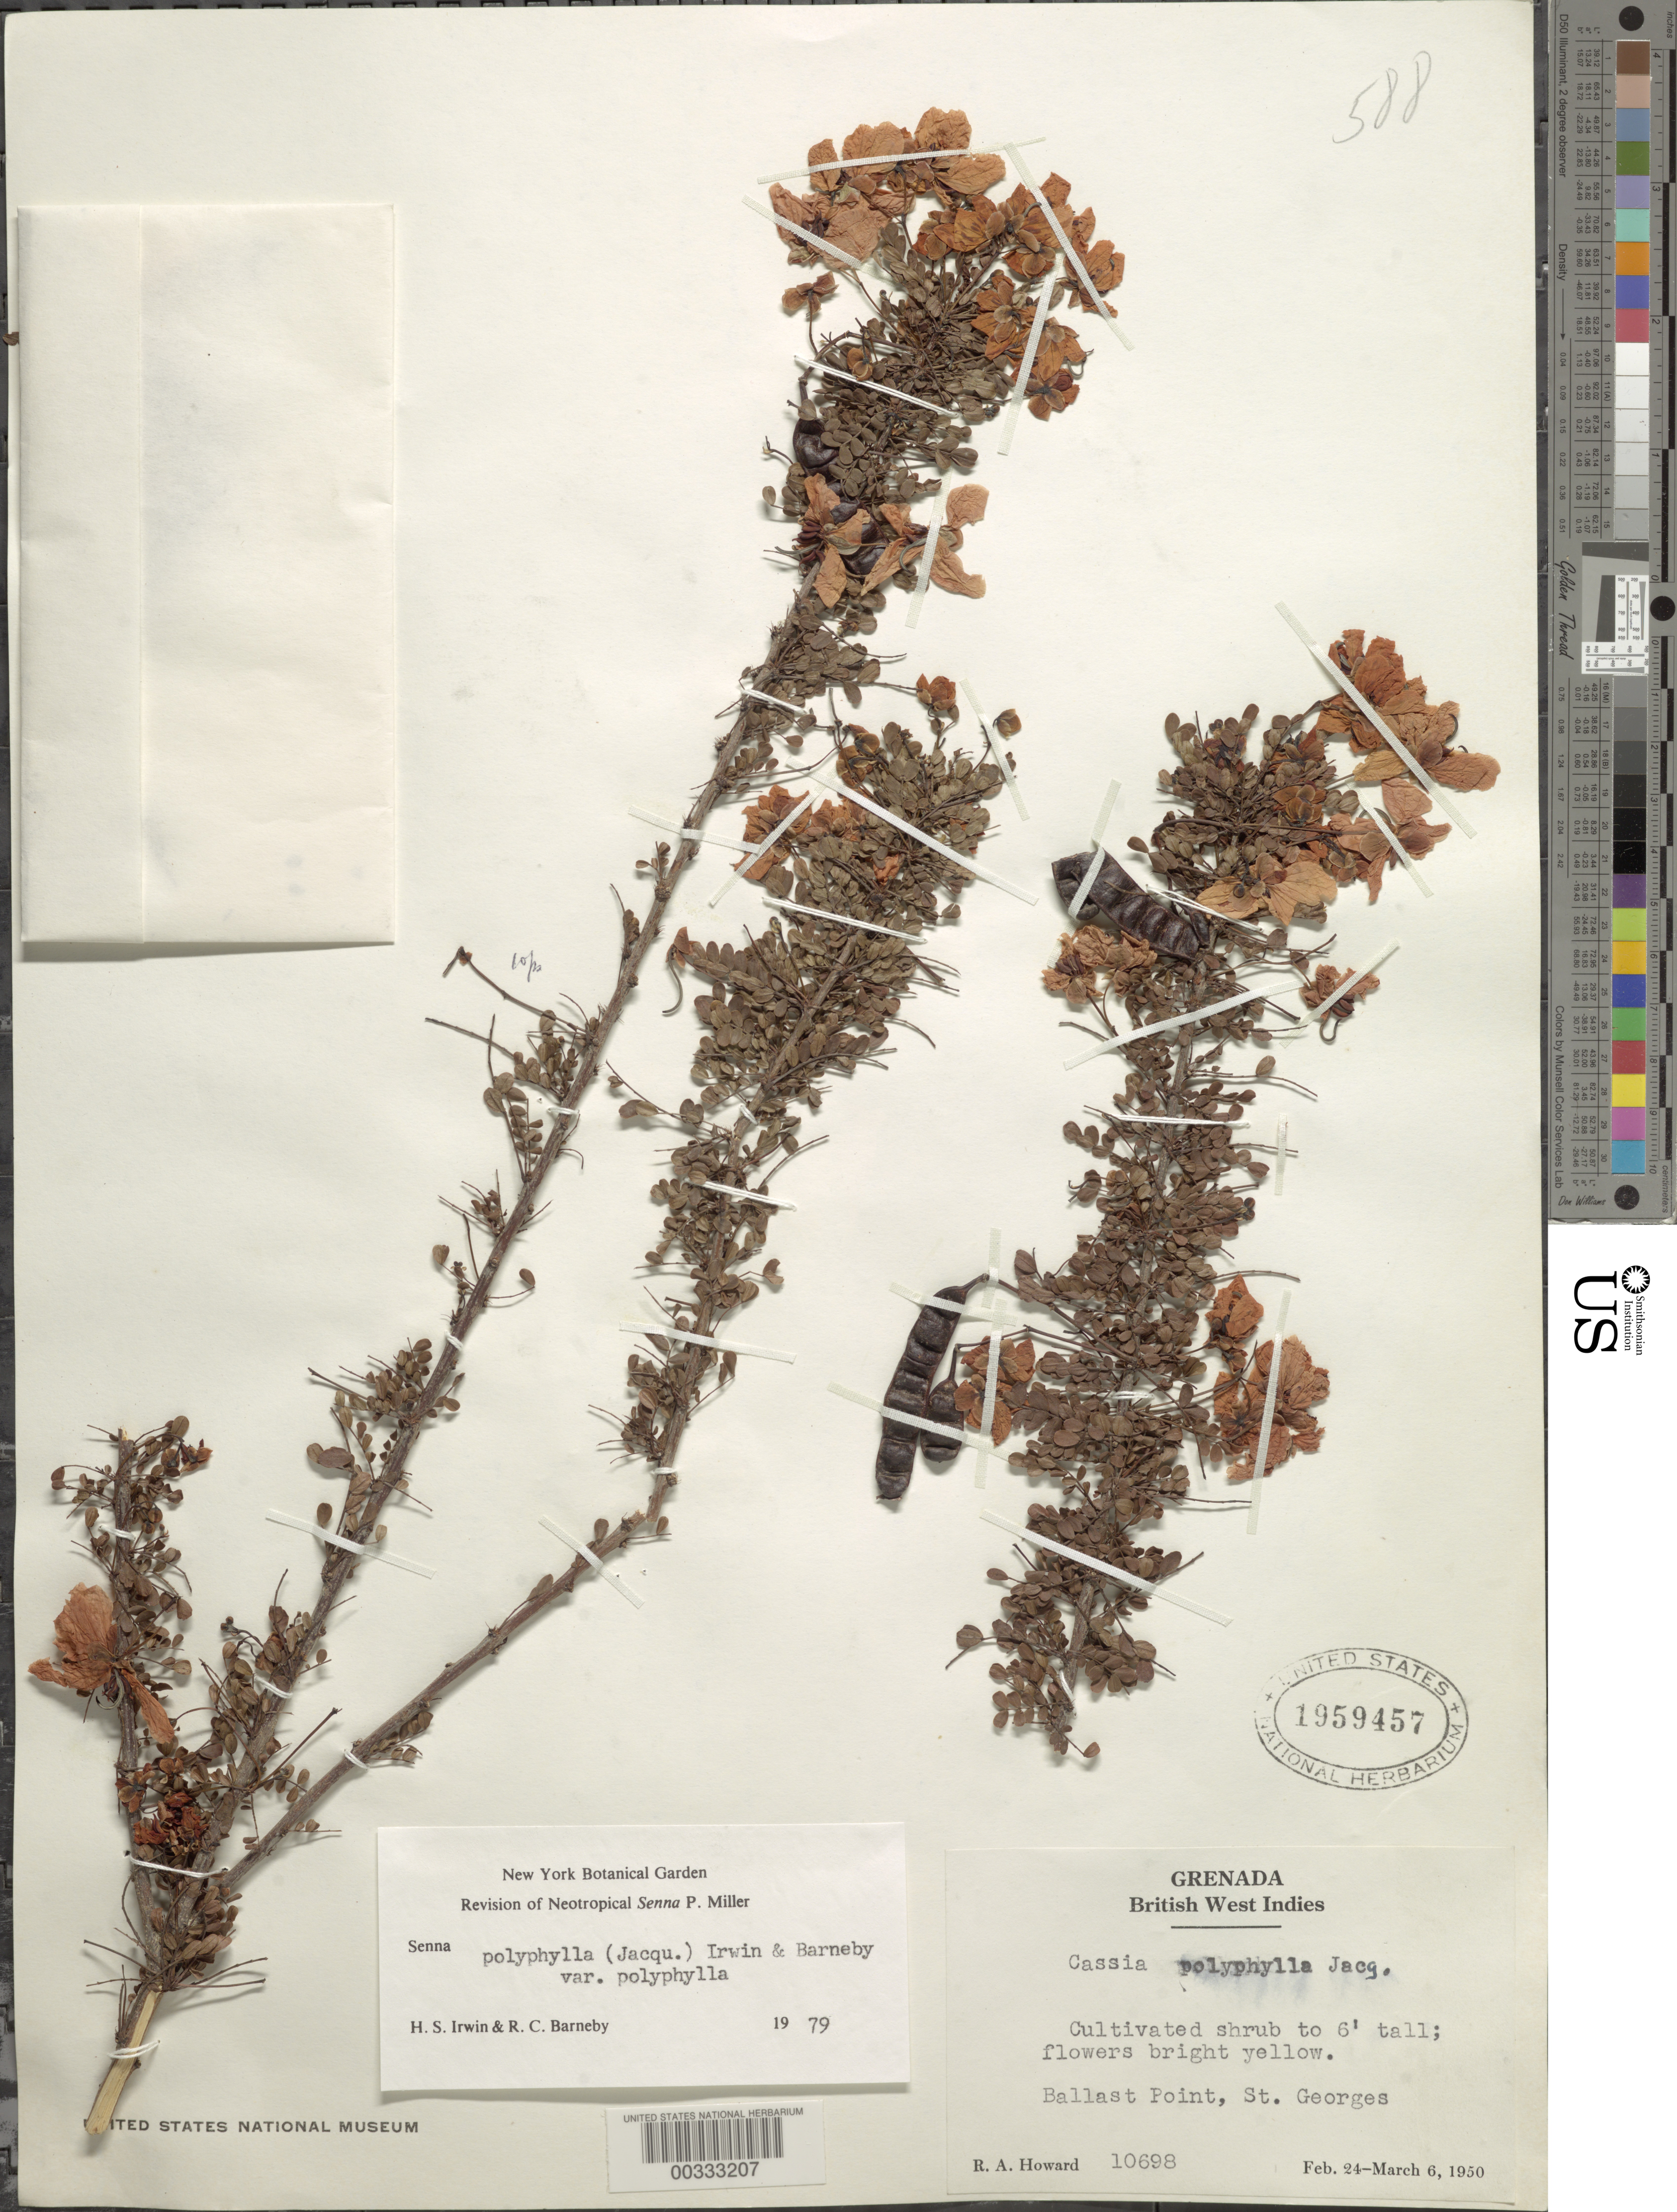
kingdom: Plantae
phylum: Tracheophyta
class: Magnoliopsida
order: Fabales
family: Fabaceae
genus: Senna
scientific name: Senna polyphylla var. polyphylla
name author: (Jacq.) H.S. Irwin & Barneby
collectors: R. A. Howard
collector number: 10698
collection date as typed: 24 Feb 1950 to 06 Mar 1950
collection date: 1950-02-24/1950-03-06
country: Grenada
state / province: Saint George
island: Grenada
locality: Ballast Point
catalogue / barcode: US 1959457